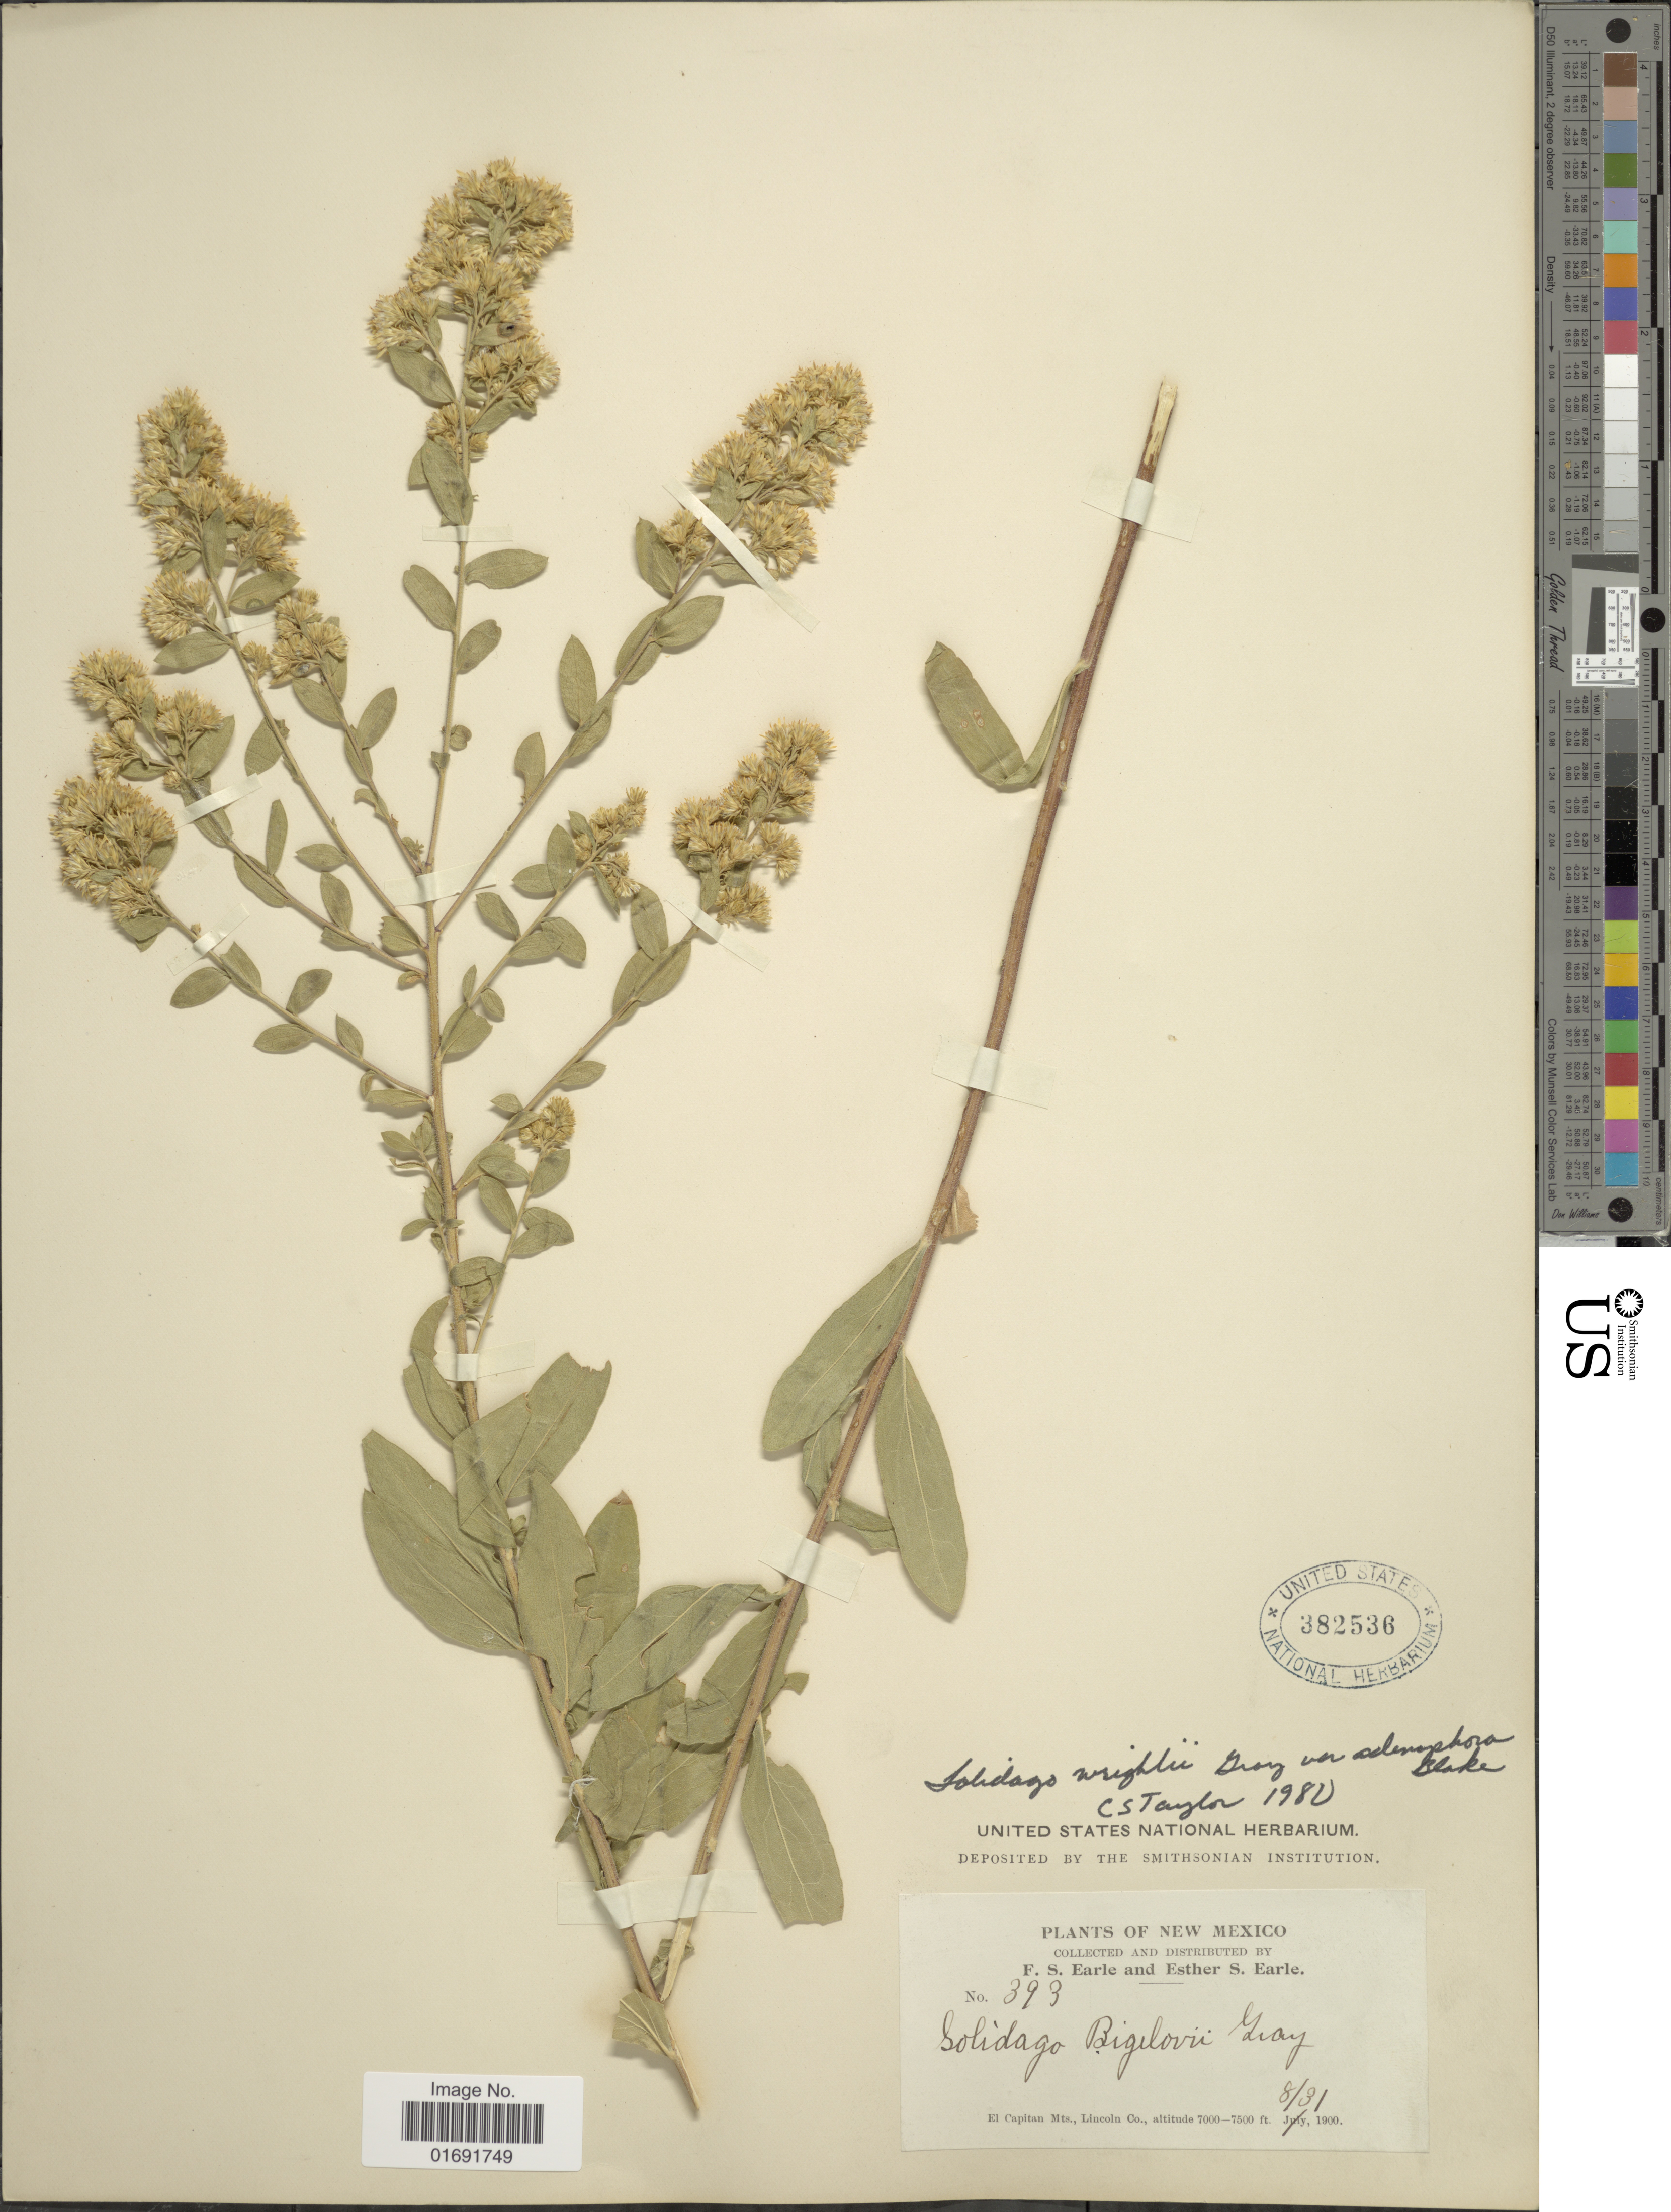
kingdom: Plantae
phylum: Tracheophyta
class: Magnoliopsida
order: Asterales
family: Asteraceae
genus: Solidago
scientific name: Solidago wrightii var. adenophora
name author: S.F. Blake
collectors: F. S. Earle & E. S. Earle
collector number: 393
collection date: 1900-08-31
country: United States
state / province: New Mexico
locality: El Capitan Mts., Lincoln Co.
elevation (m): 2134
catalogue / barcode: US 382536